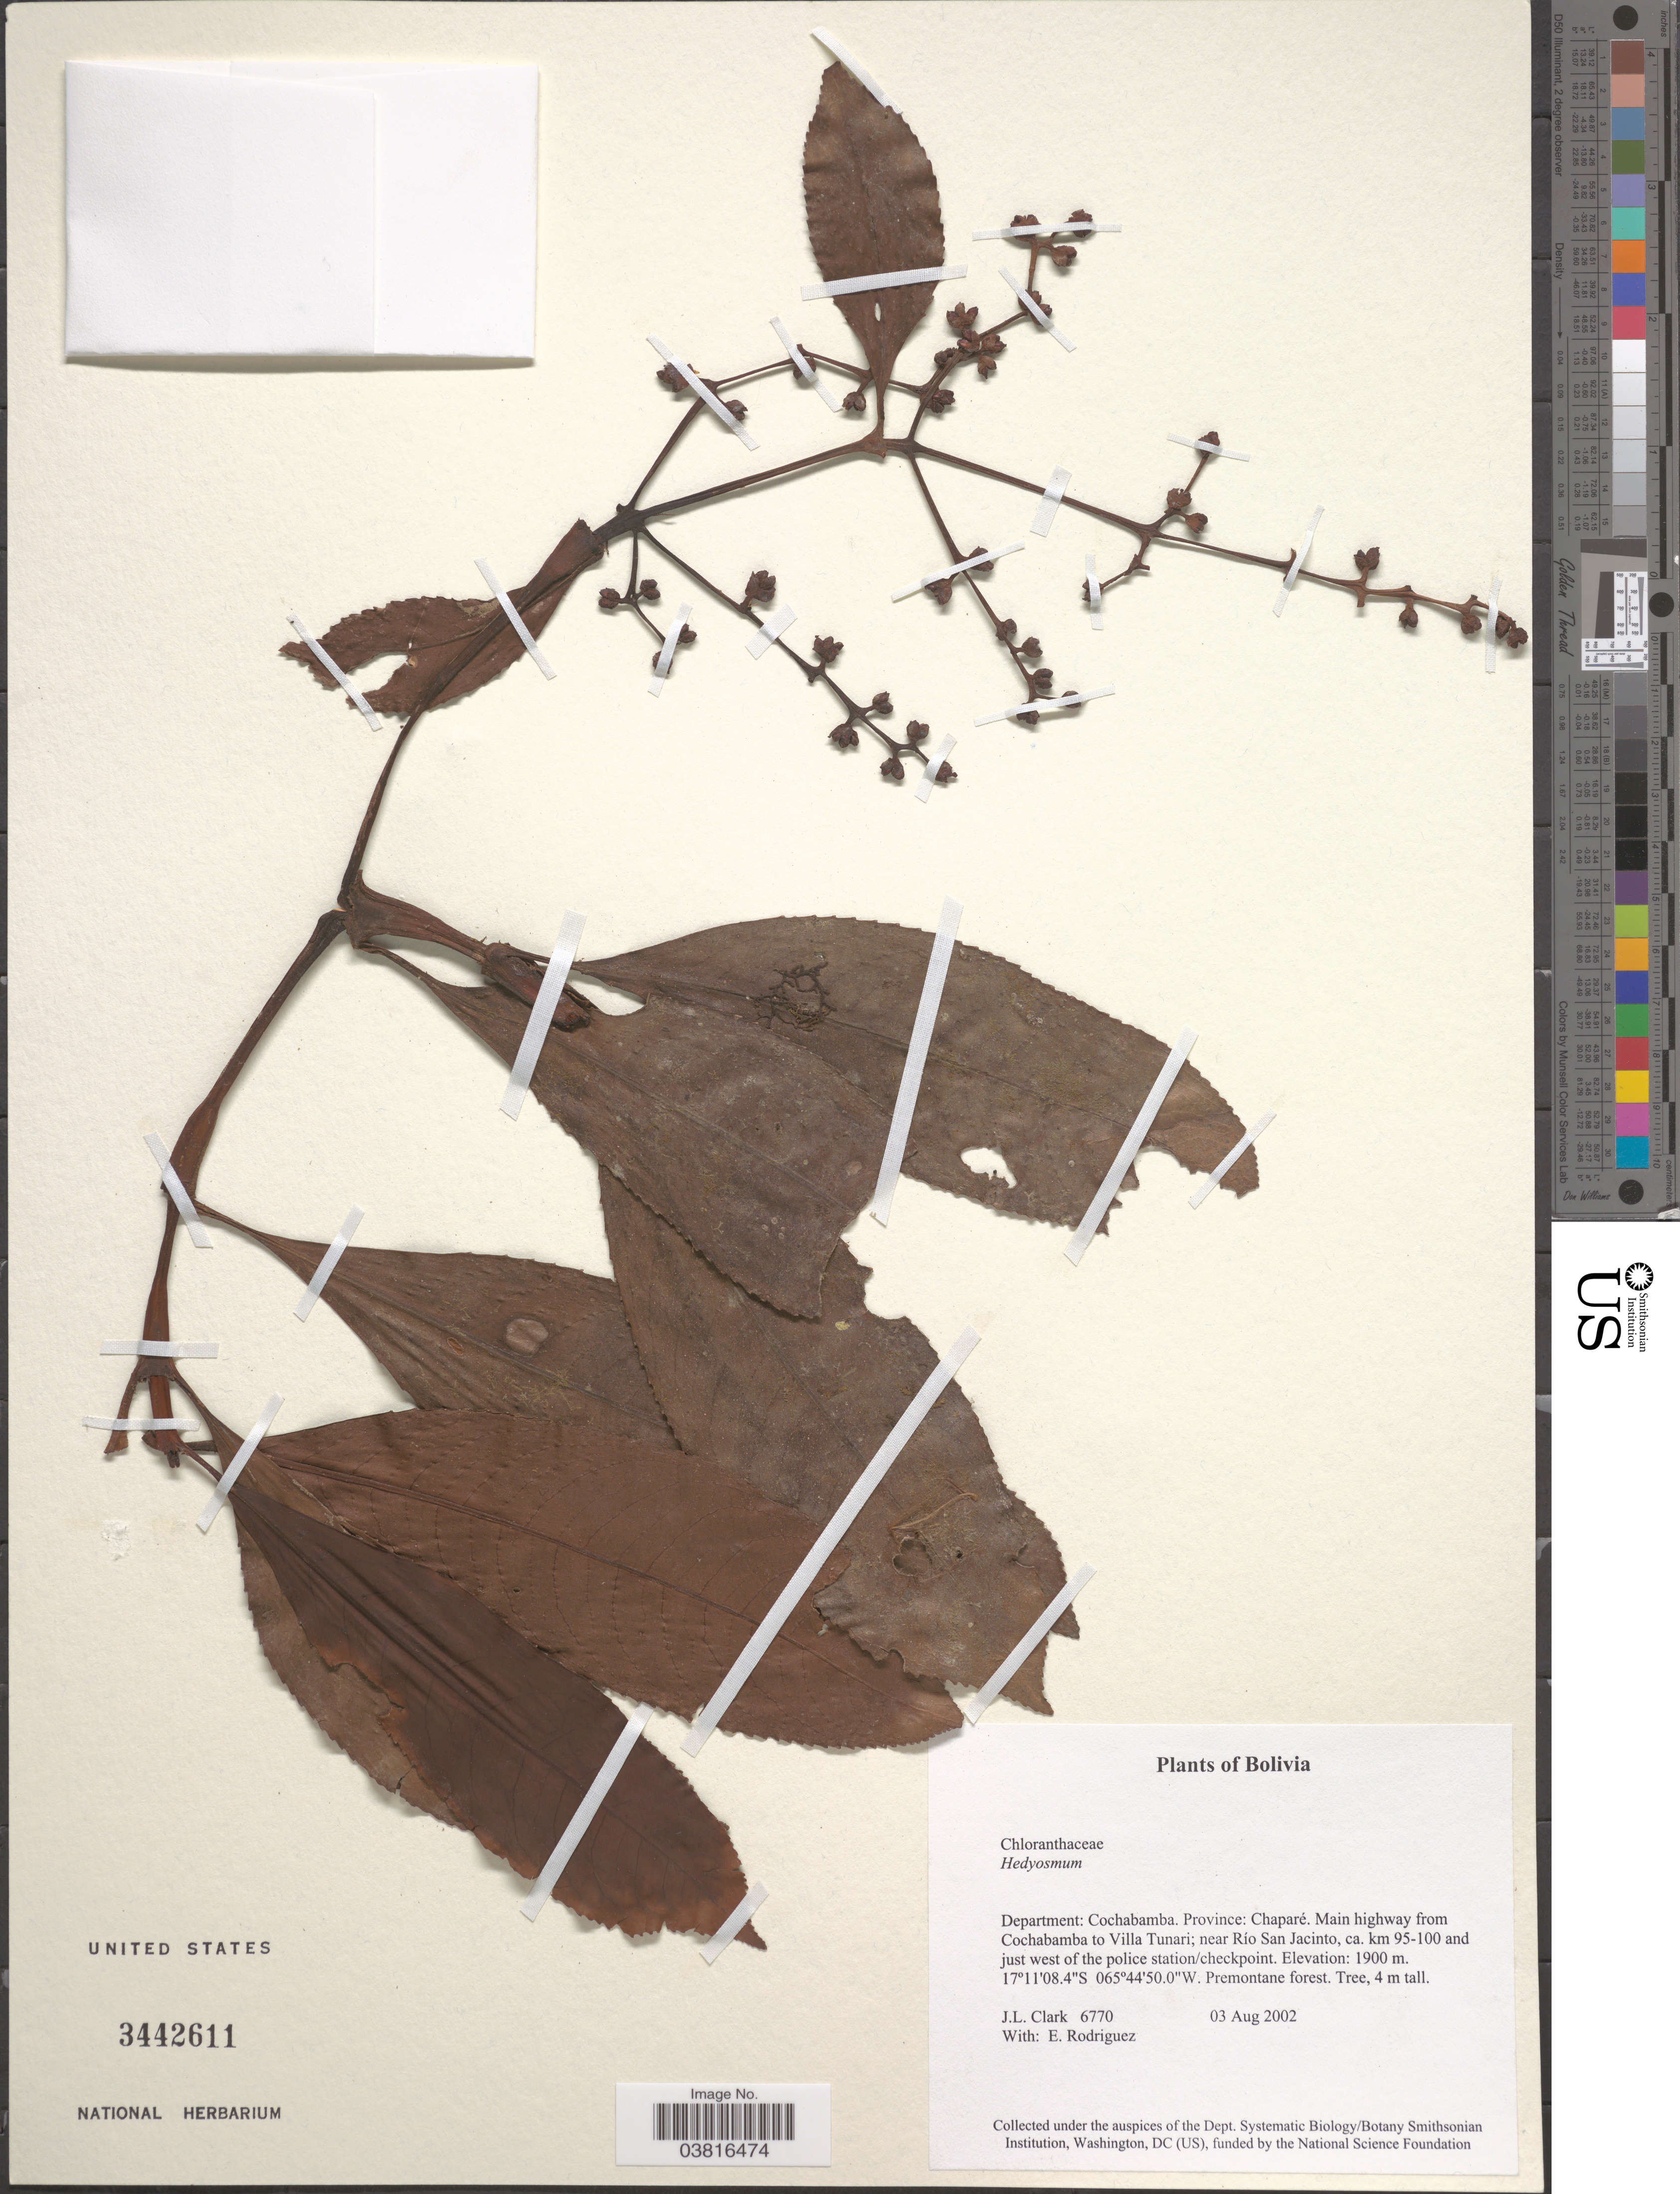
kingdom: Plantae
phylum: Tracheophyta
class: Magnoliopsida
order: Chloranthales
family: Chloranthaceae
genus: Hedyosmum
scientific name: Hedyosmum sp.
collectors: J. L. Clark & E. Rodriguez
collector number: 6770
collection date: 2002-08-03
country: Bolivia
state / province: Cochabamba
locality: Department: Cochabamba. Province: Chaparé. Main highway from Cochabamba to Villa Tunari; near Río San Jacinto, ca. km 95-100 and just west of the police station/checkpoint.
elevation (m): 1900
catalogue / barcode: US 3442611